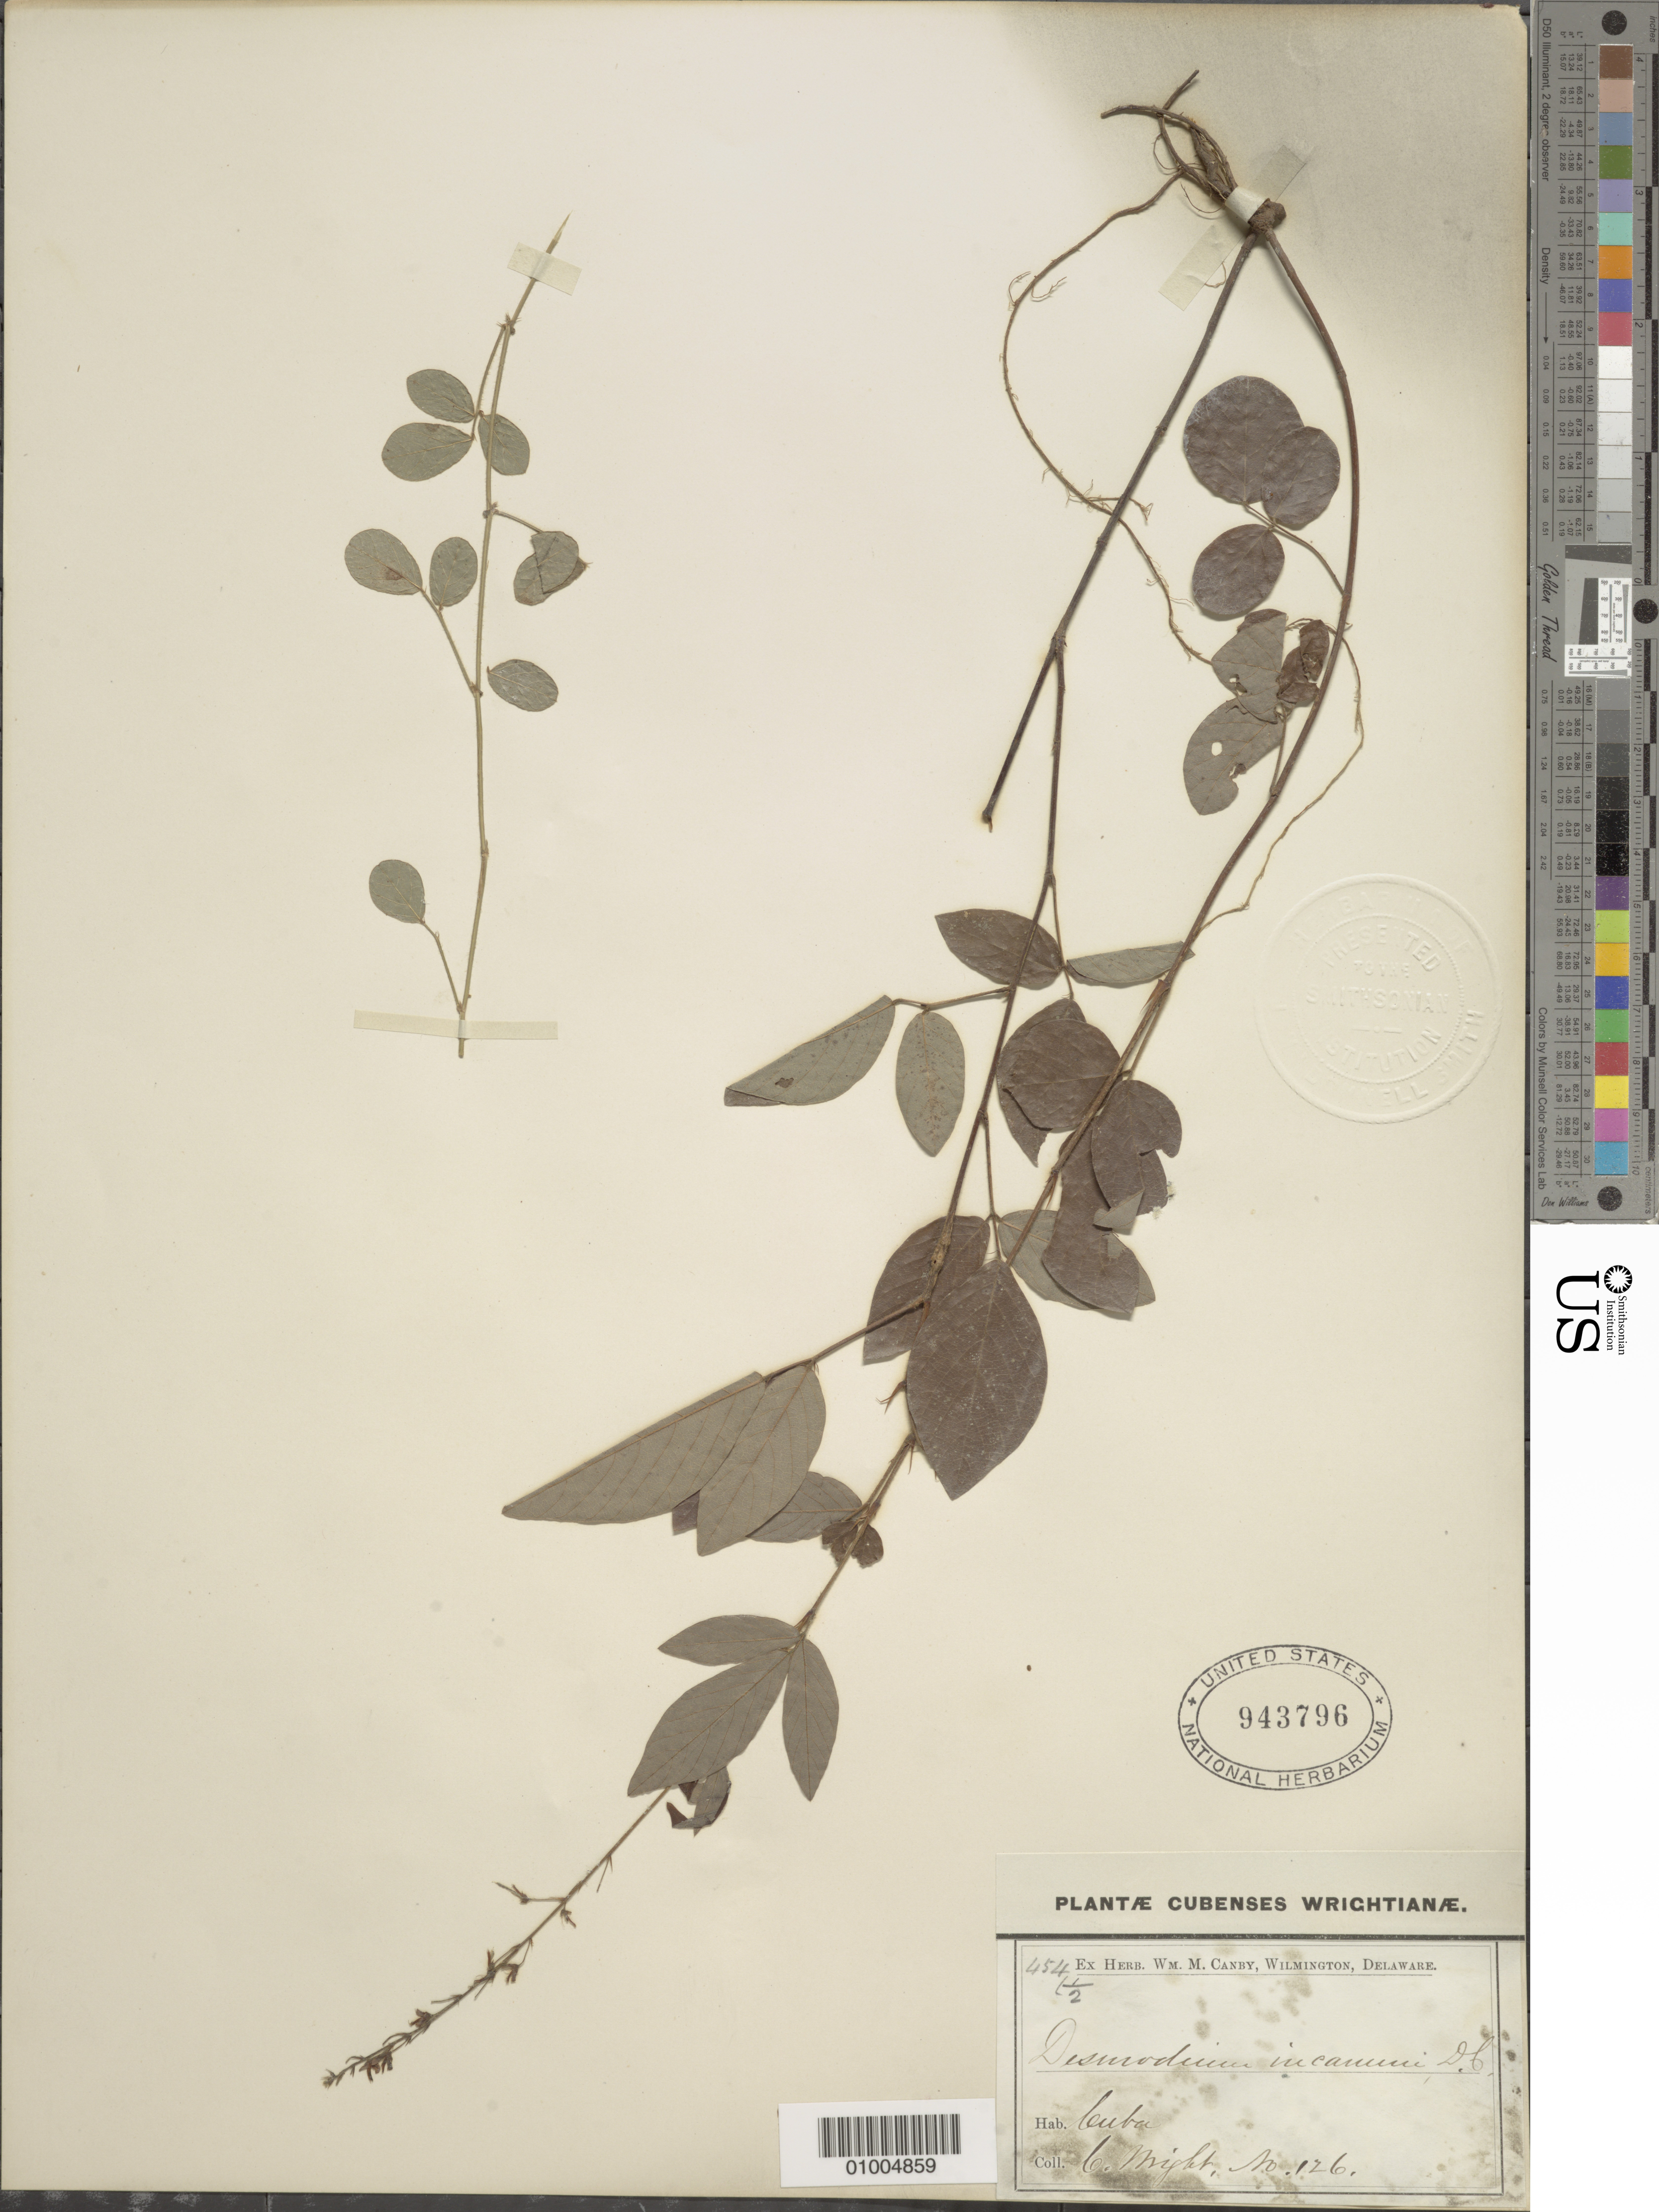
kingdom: Plantae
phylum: Tracheophyta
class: Magnoliopsida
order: Fabales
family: Fabaceae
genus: Desmodium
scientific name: Desmodium incanum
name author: (Sw.) DC.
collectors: C. Wright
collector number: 126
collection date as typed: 1800 to 1899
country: Cuba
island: Cuba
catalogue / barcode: US 943796